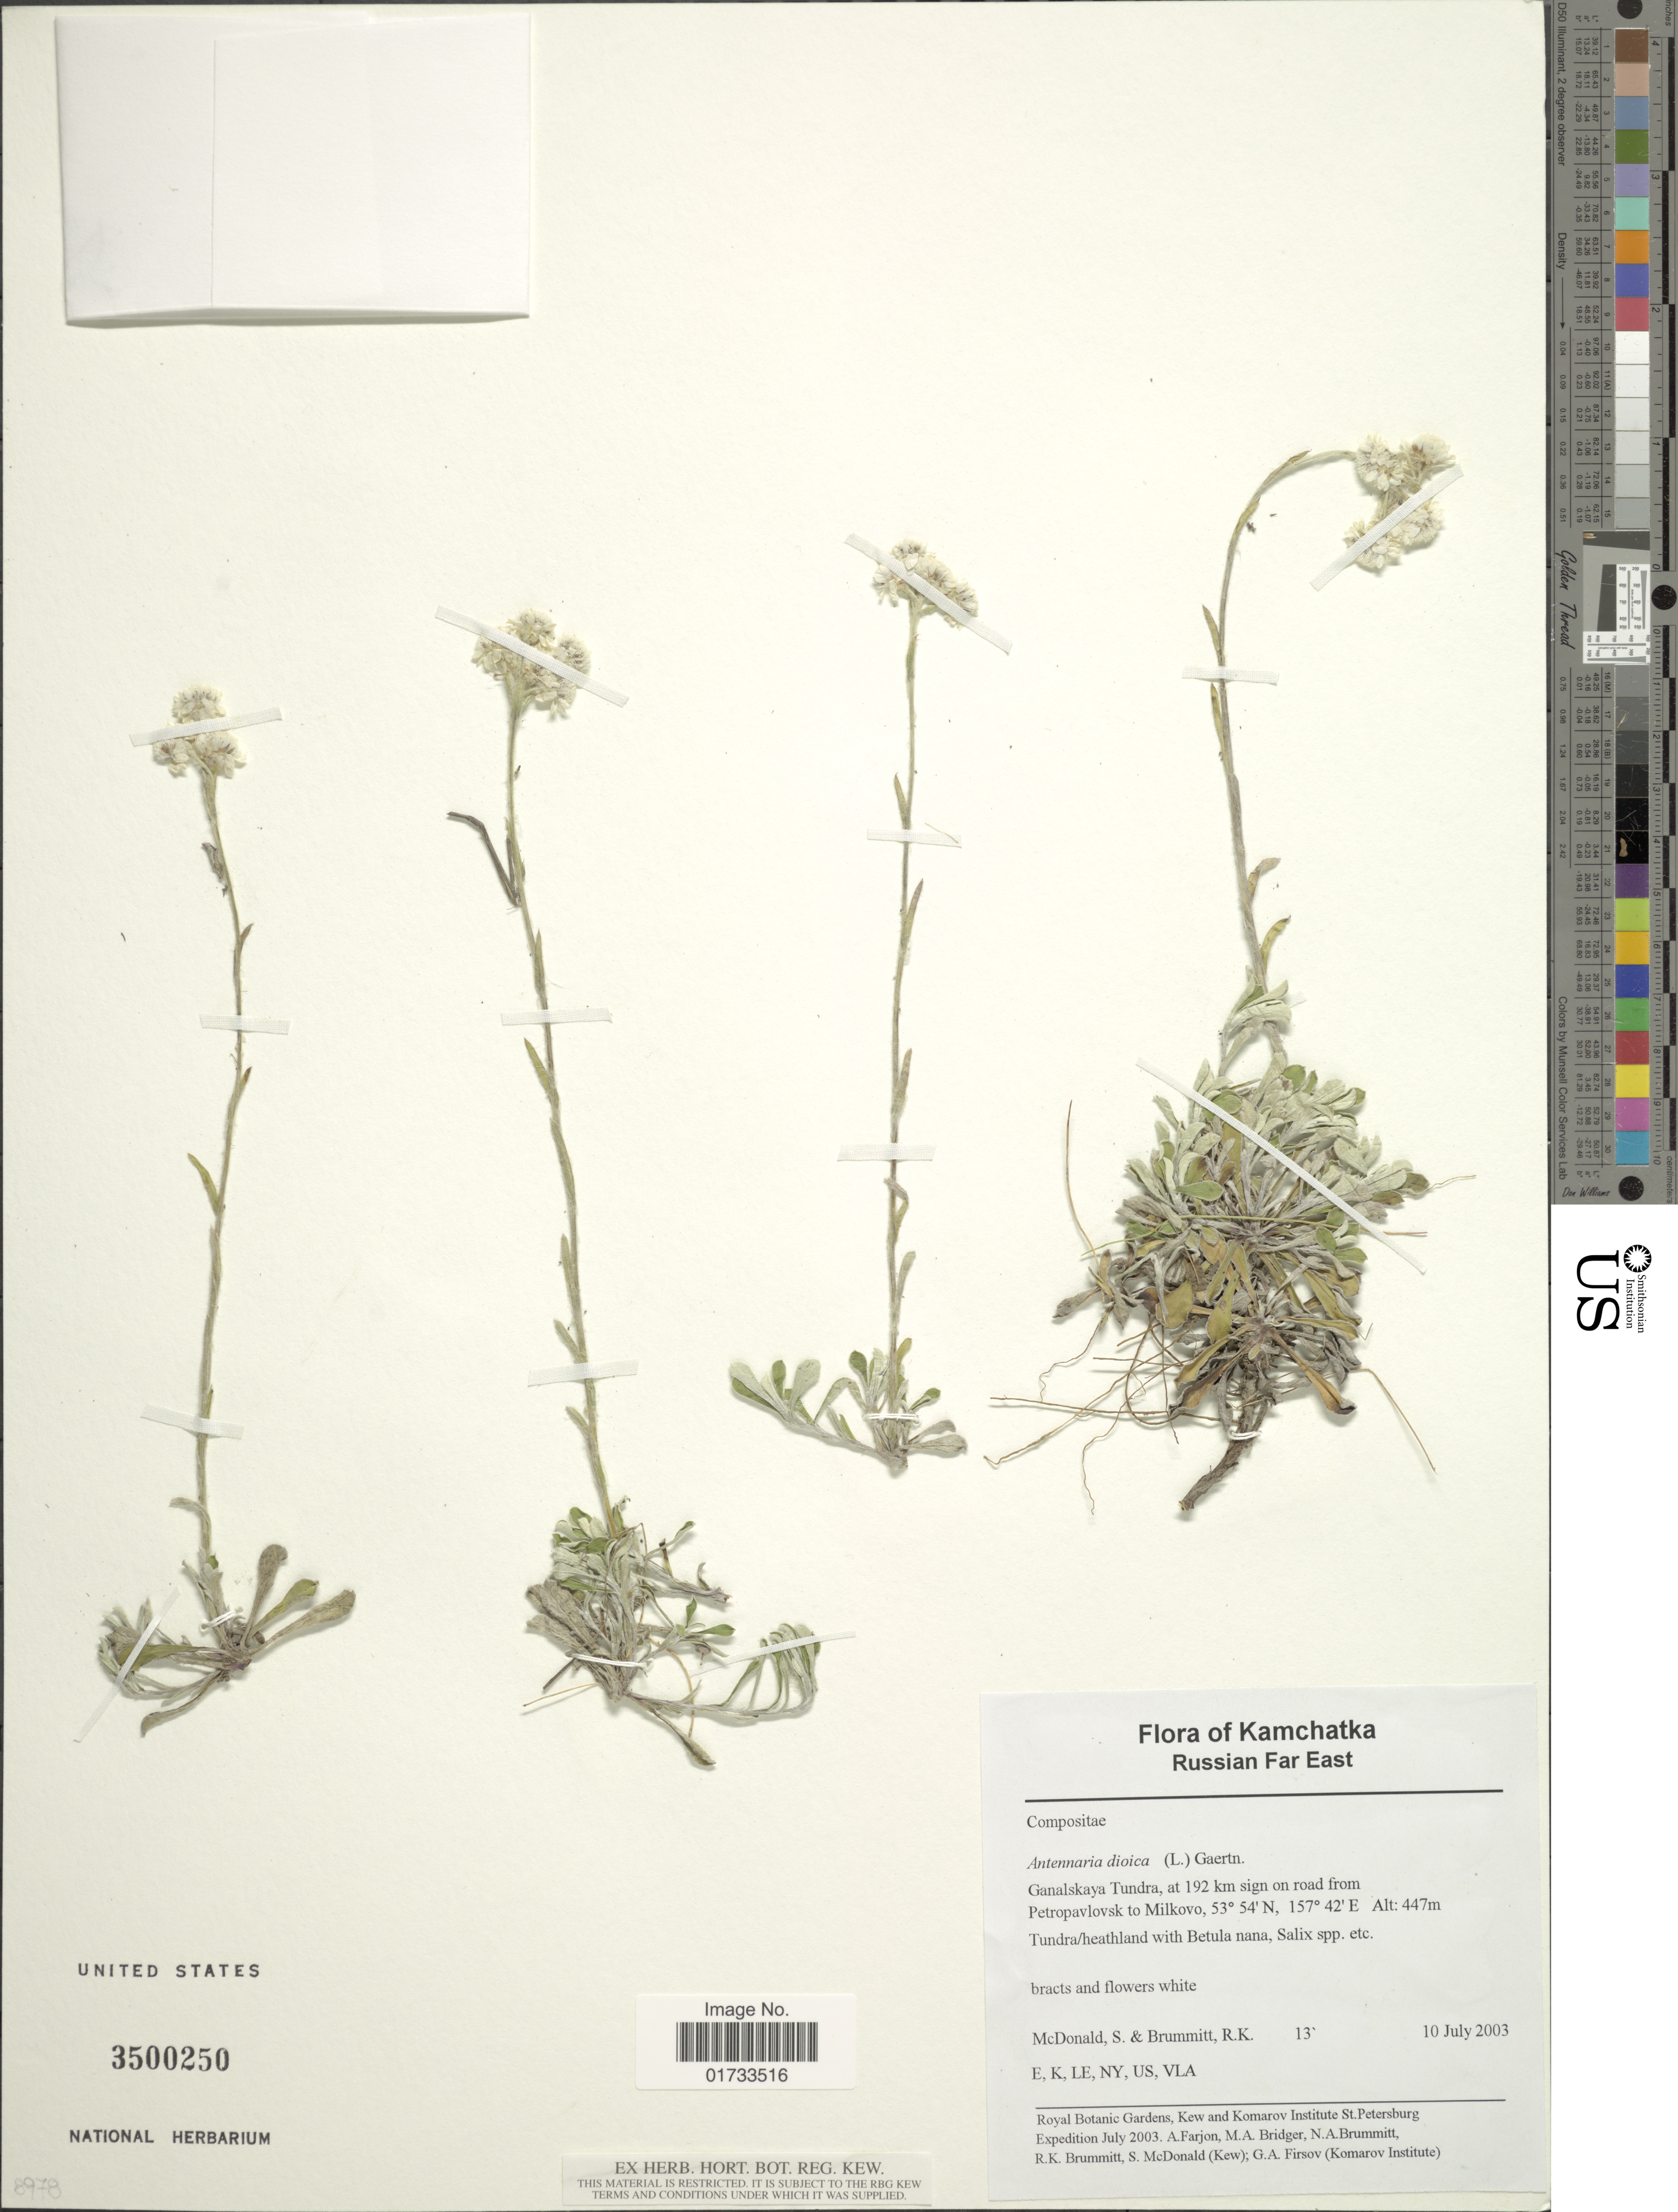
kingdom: Plantae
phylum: Tracheophyta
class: Magnoliopsida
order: Asterales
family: Asteraceae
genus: Antennaria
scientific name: Antennaria dioica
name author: (L.) Gaertn.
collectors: S. McDonald & R. K. Brummitt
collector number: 13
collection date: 2003-07-10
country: Russian Federation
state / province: Kamchatka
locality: Ganalskaya Tundra, at 192 km sign on road from Petropavlovsk to Milkovo, Tundra/heatland with Betula nana, Salix spp. etc.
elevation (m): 447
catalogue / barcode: US 3500250